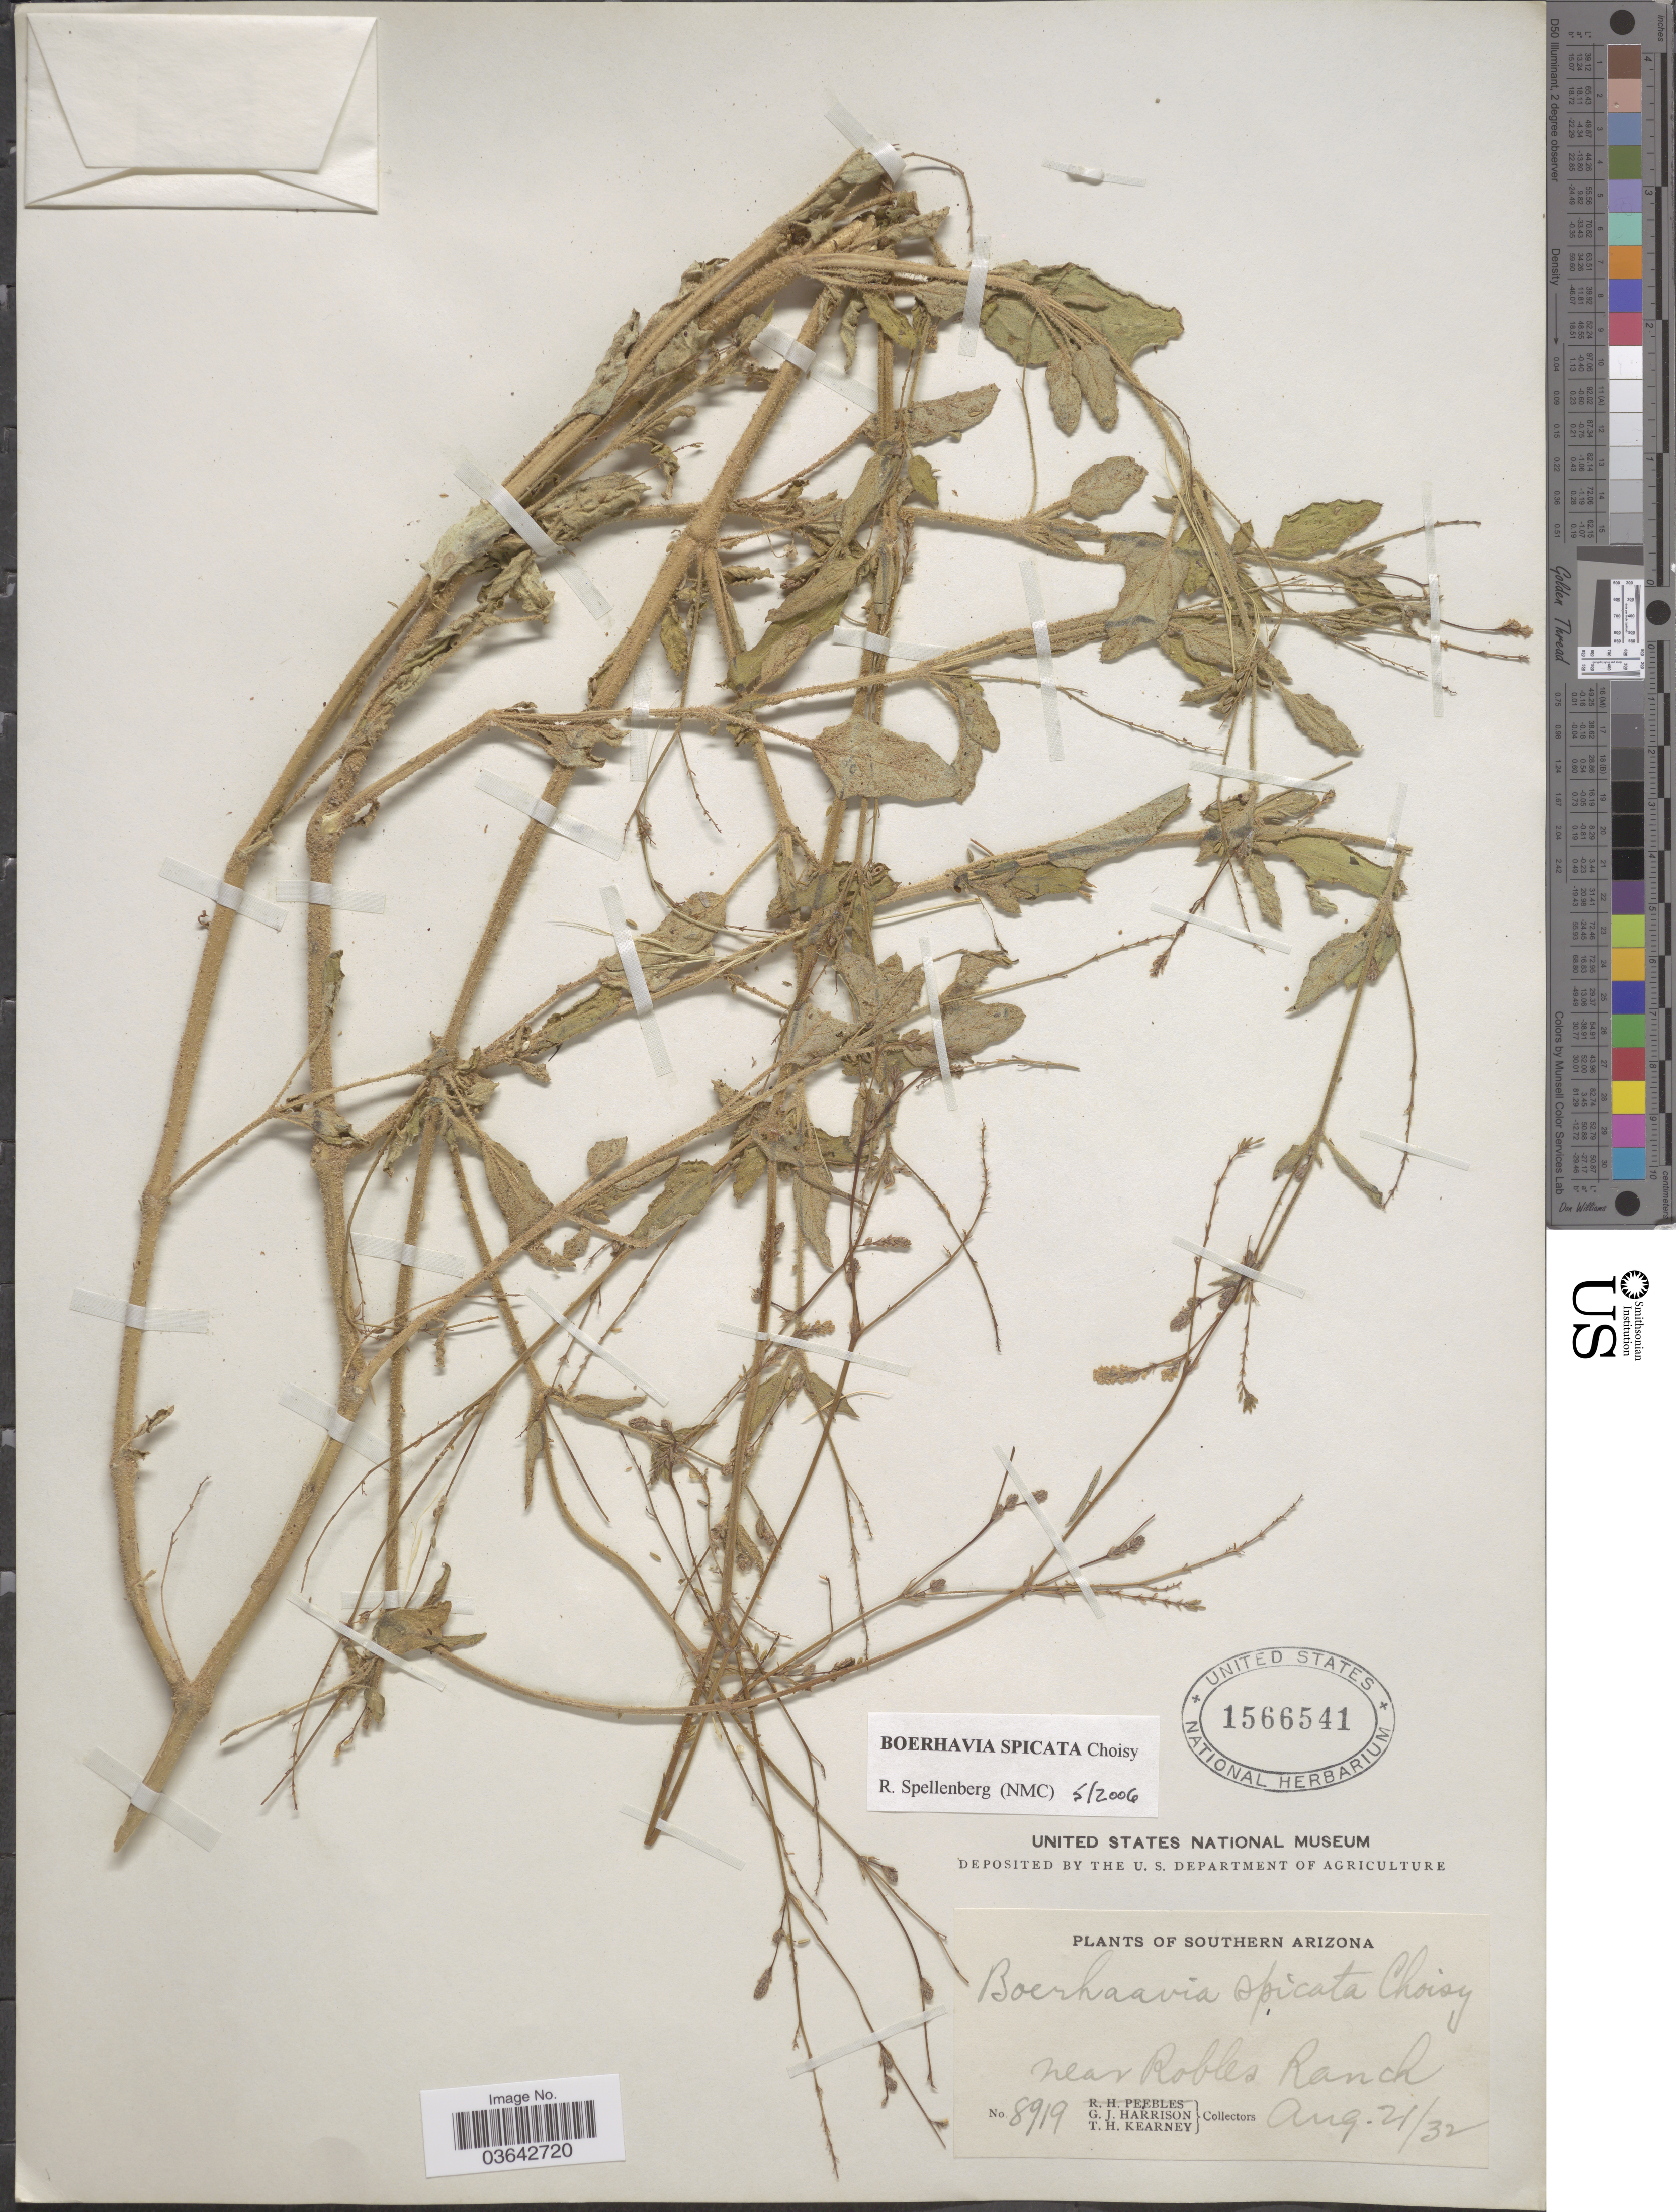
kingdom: Plantae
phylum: Tracheophyta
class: Magnoliopsida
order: Caryophyllales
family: Nyctaginaceae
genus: Boerhavia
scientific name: Boerhavia spicata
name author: Choisy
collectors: G. J. Harrison & T. H. Kearney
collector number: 8919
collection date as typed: Transcribed d/m/y: 21/8/32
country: United States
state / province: Arizona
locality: Southern Arizona. Near Robles Ranch.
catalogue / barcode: US 1566541